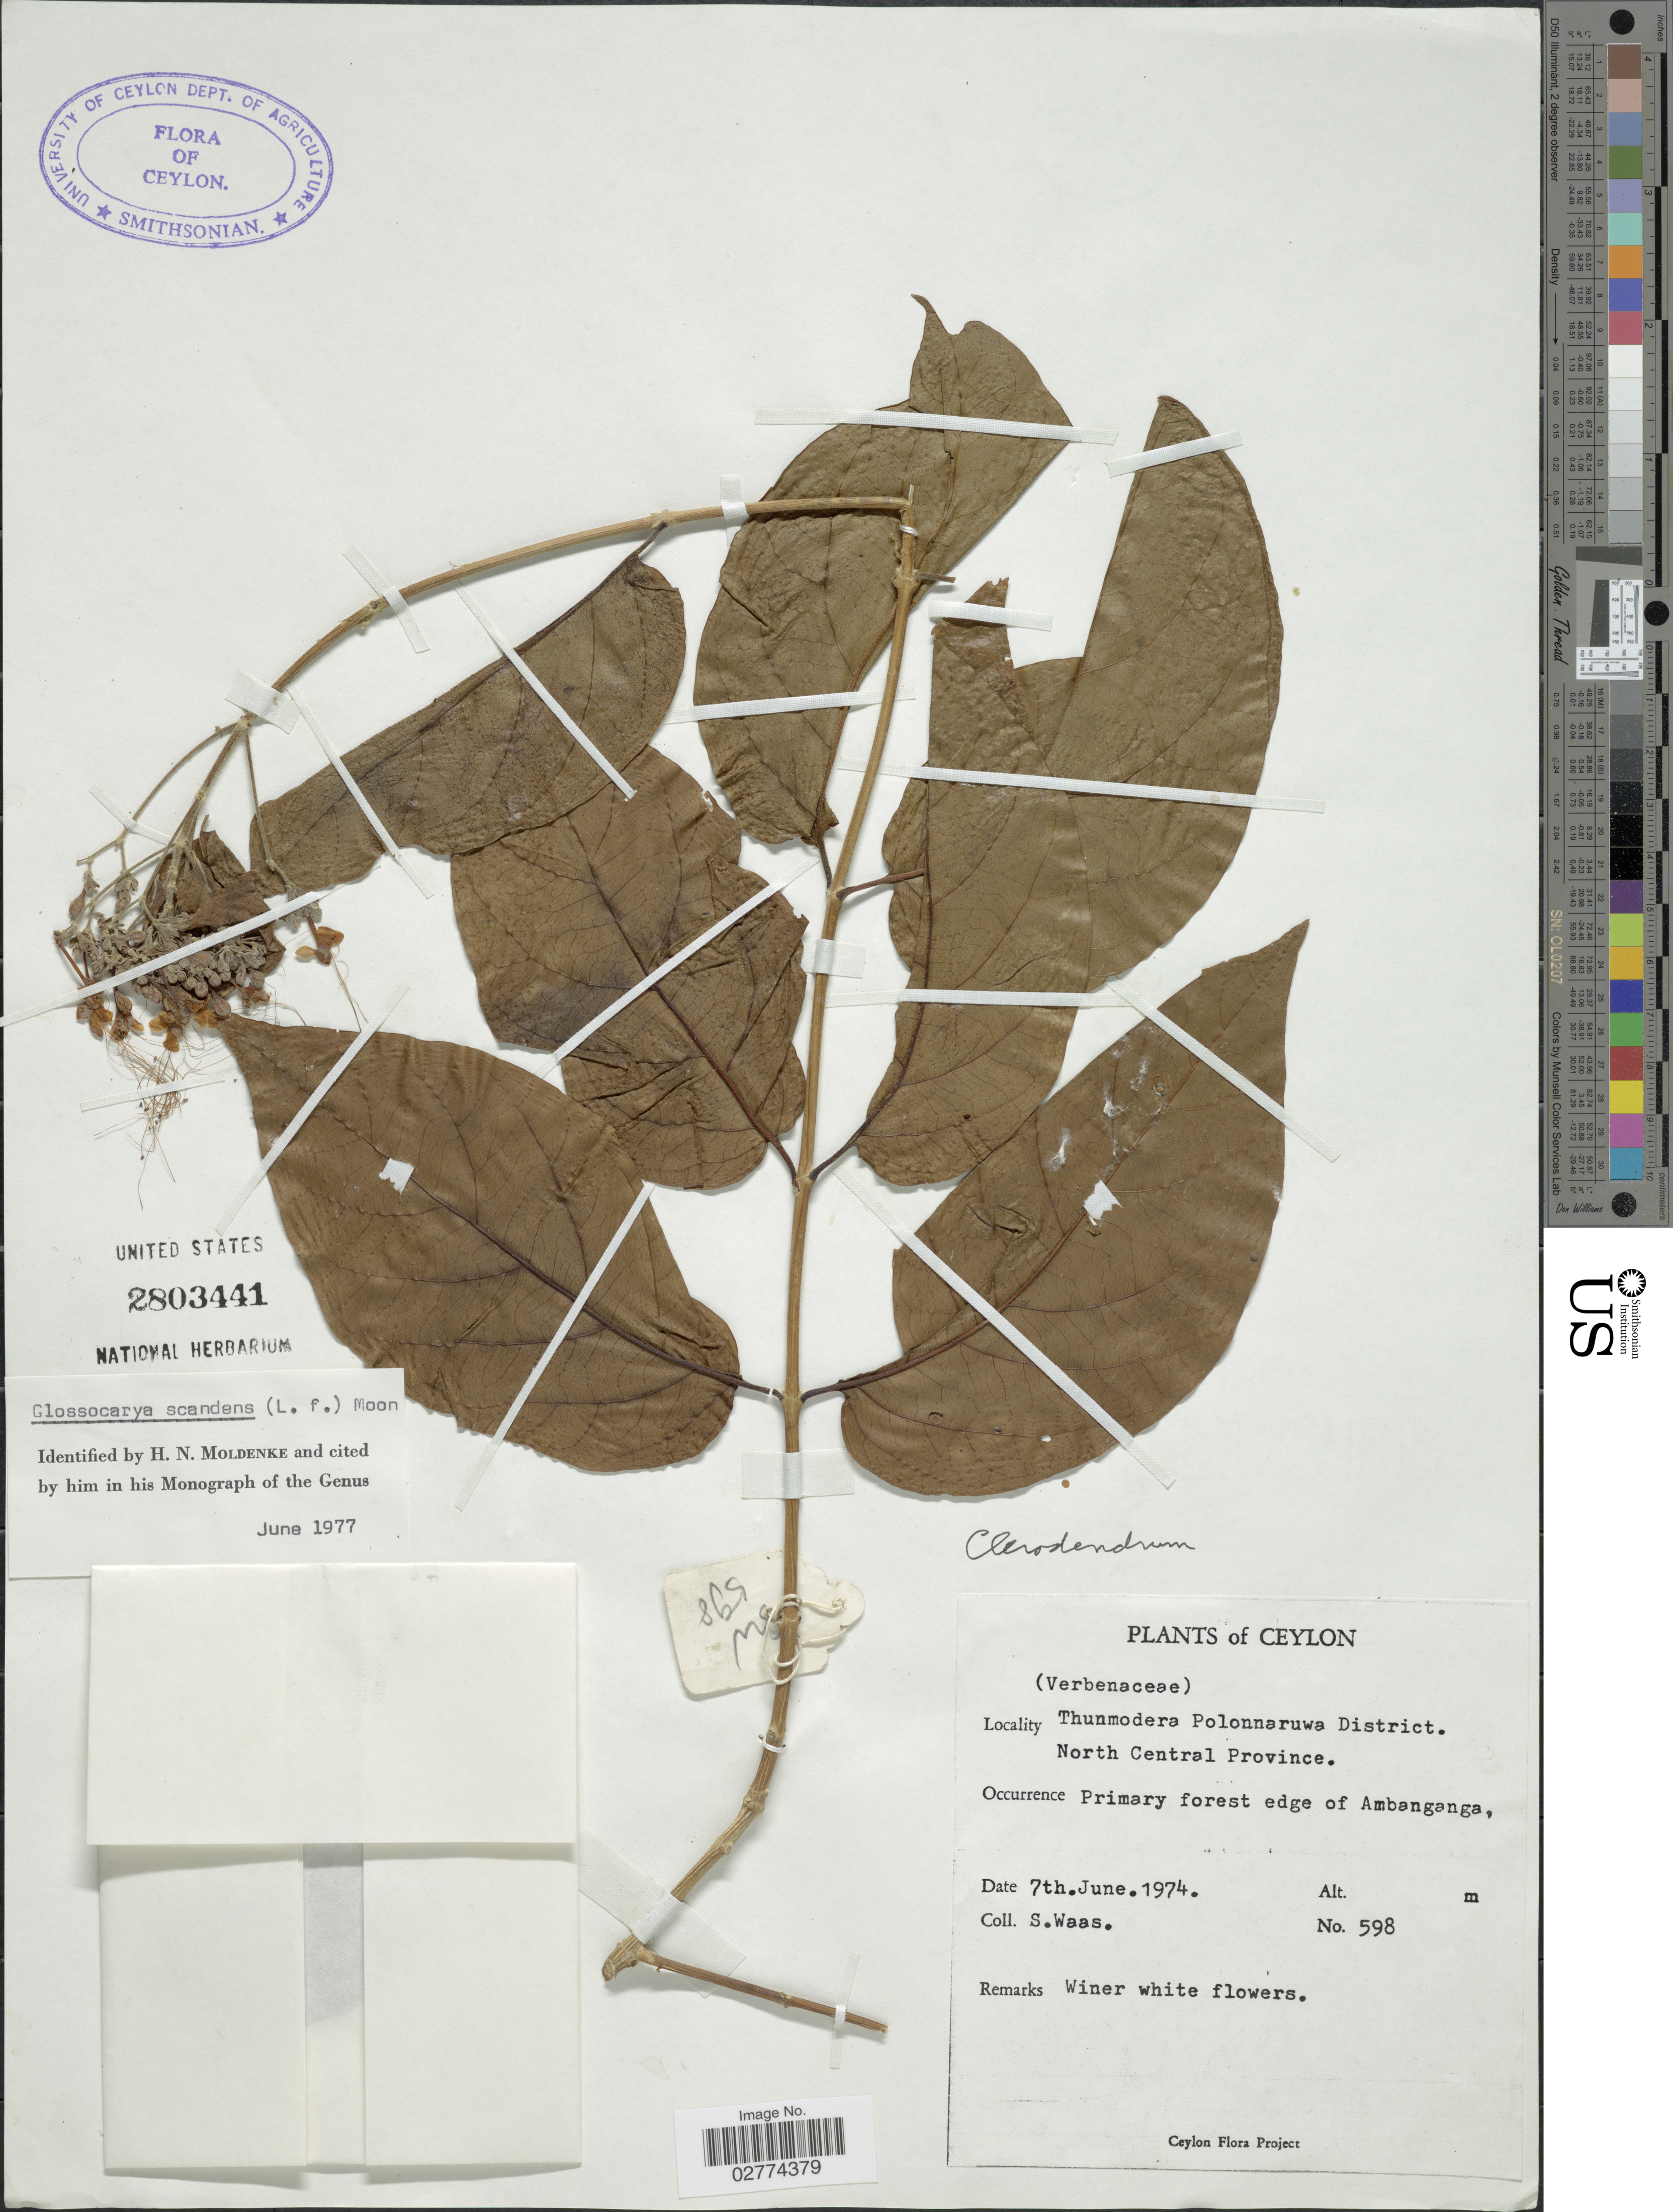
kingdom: Plantae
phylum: Tracheophyta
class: Magnoliopsida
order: Lamiales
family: Lamiaceae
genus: Glossocarya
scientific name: Glossocarya scandens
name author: (L. f.) Trimen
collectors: S. Waas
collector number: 598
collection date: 1974-06-07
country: Sri Lanka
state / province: North Central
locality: Ceylon. Thunmodera Polonnaruwa District. Primary forest edge of Ambanganga.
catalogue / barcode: US 2803441